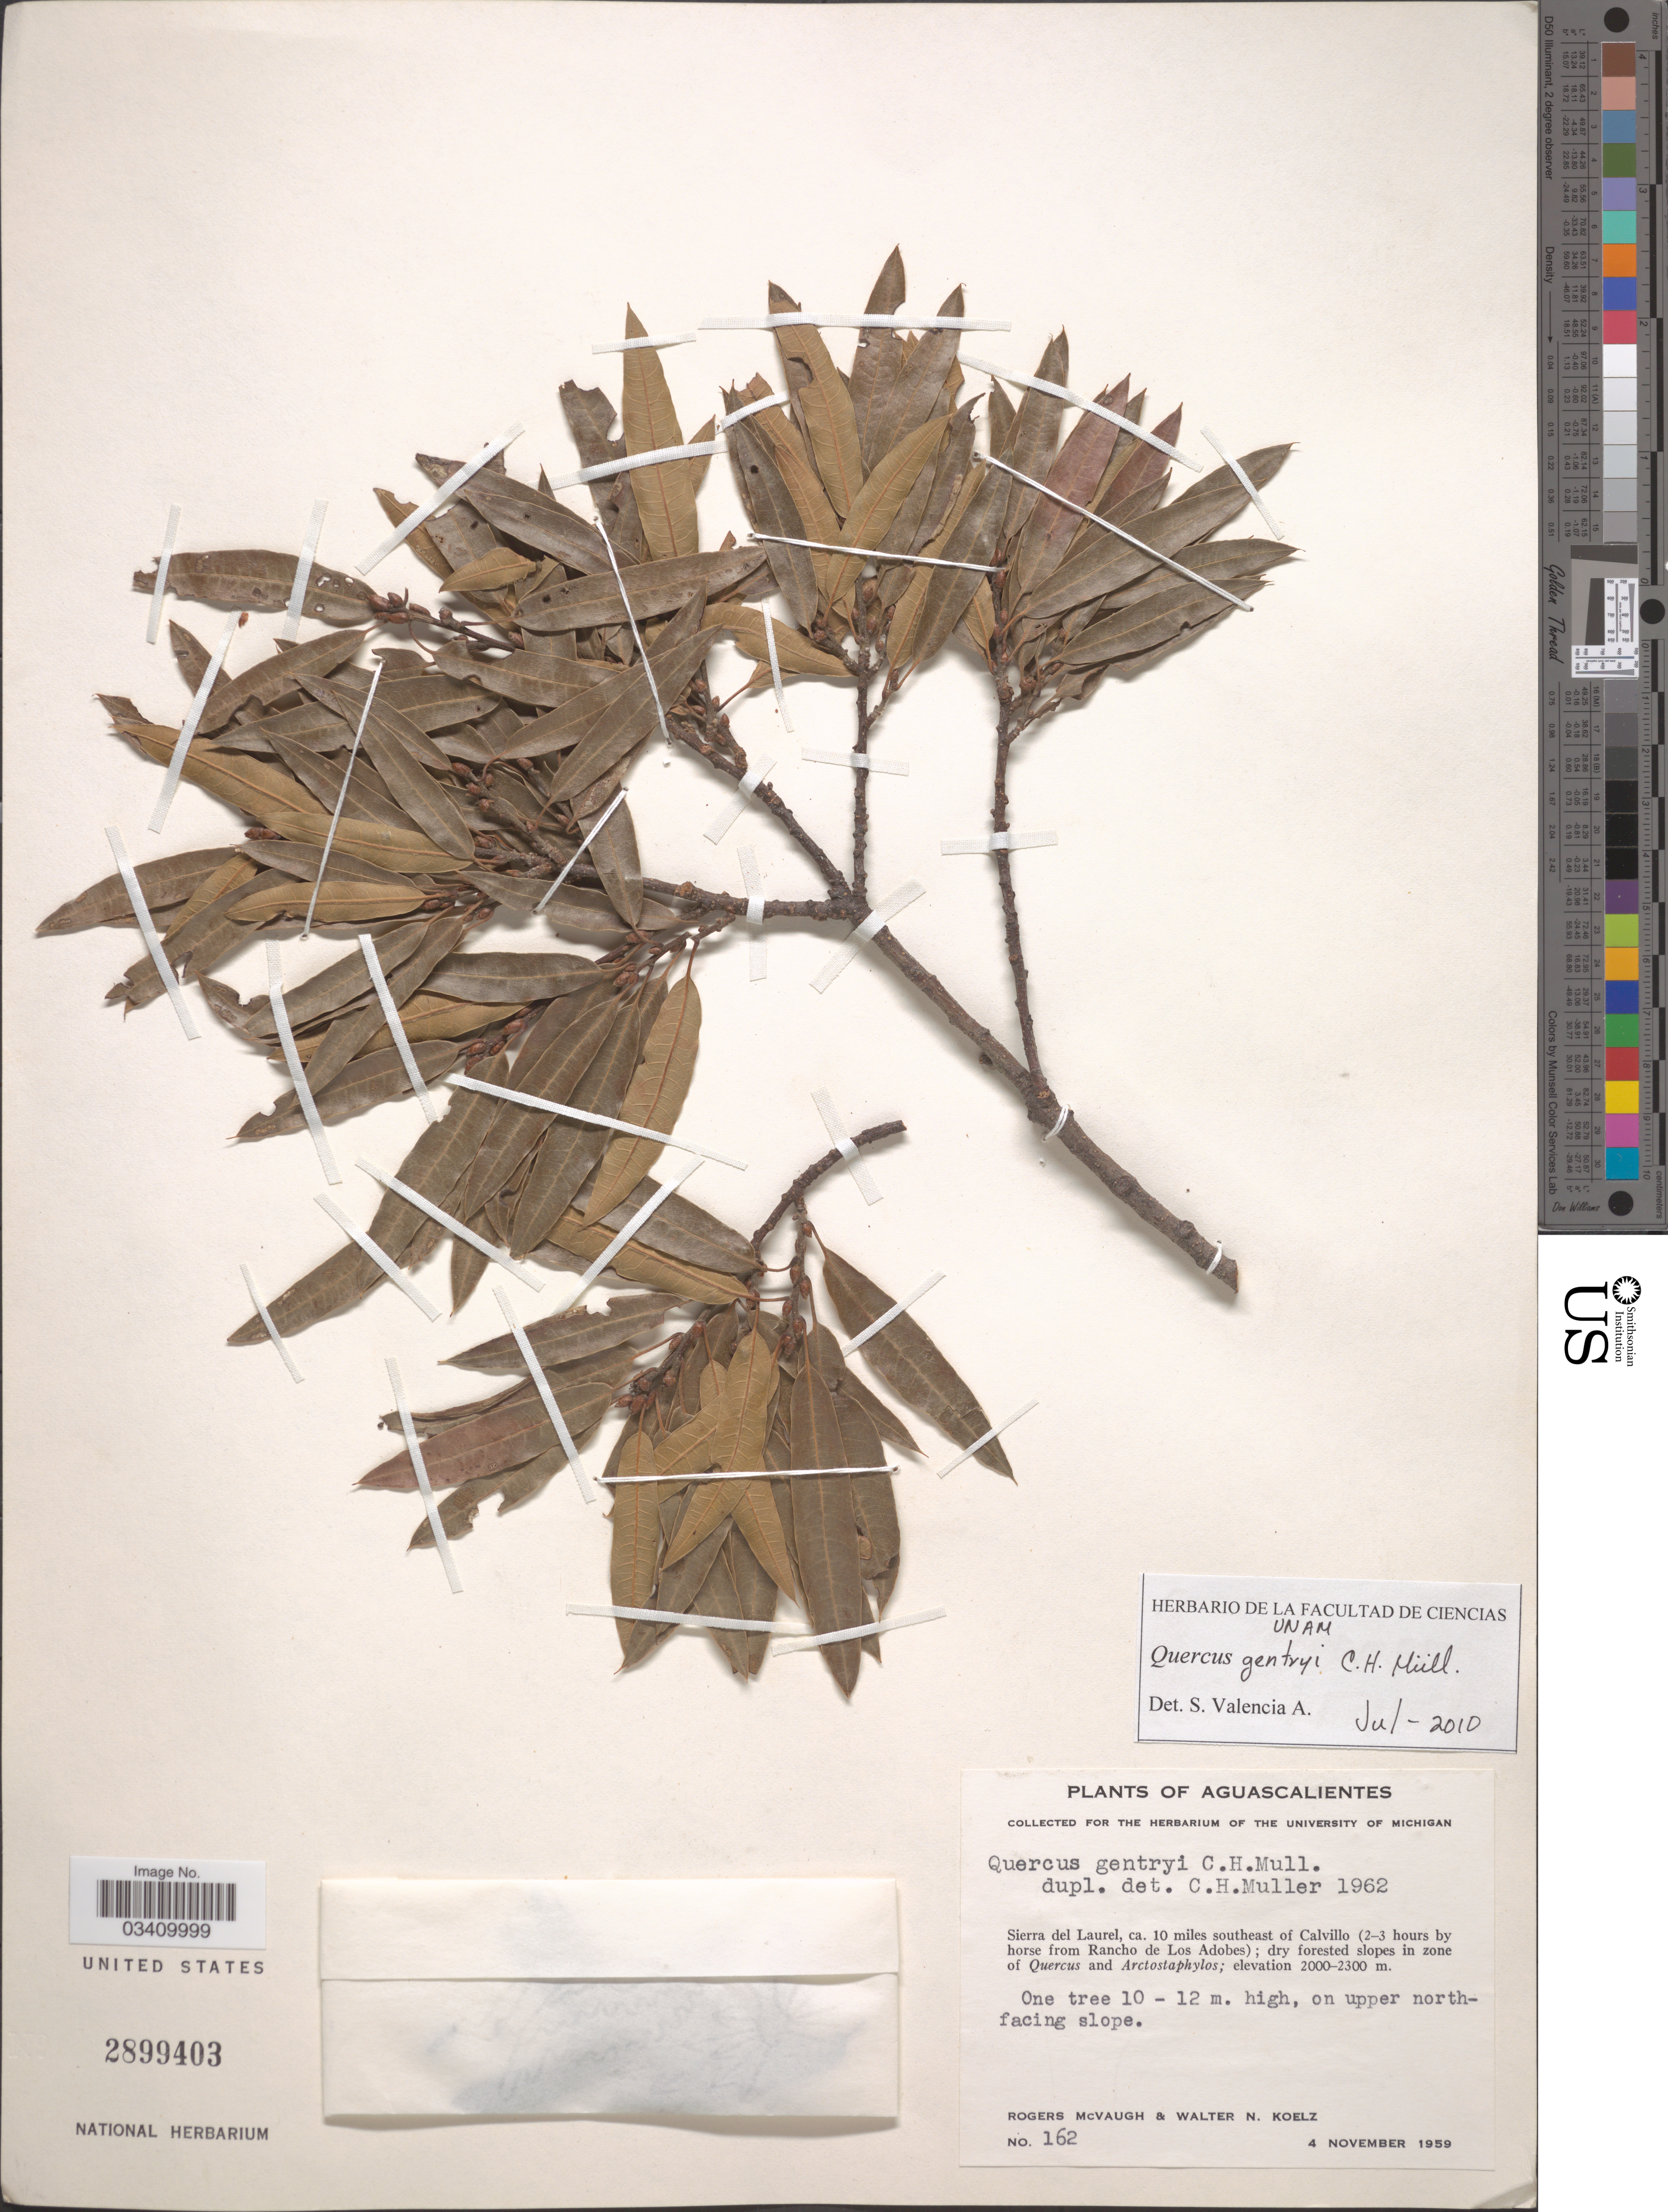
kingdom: Plantae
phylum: Tracheophyta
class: Magnoliopsida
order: Fagales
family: Fagaceae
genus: Quercus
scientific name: Quercus gentryi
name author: C.H. Mull.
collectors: R. McVaugh & W. N. Koelz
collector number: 162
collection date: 1959-11-04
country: Mexico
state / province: Aguascalientes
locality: Sierra del Laurel, ca. 10 miles southeast of Calvillo (2-3 hours by horse from Rancho de Los Adobes).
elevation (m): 2000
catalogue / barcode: US 2899403